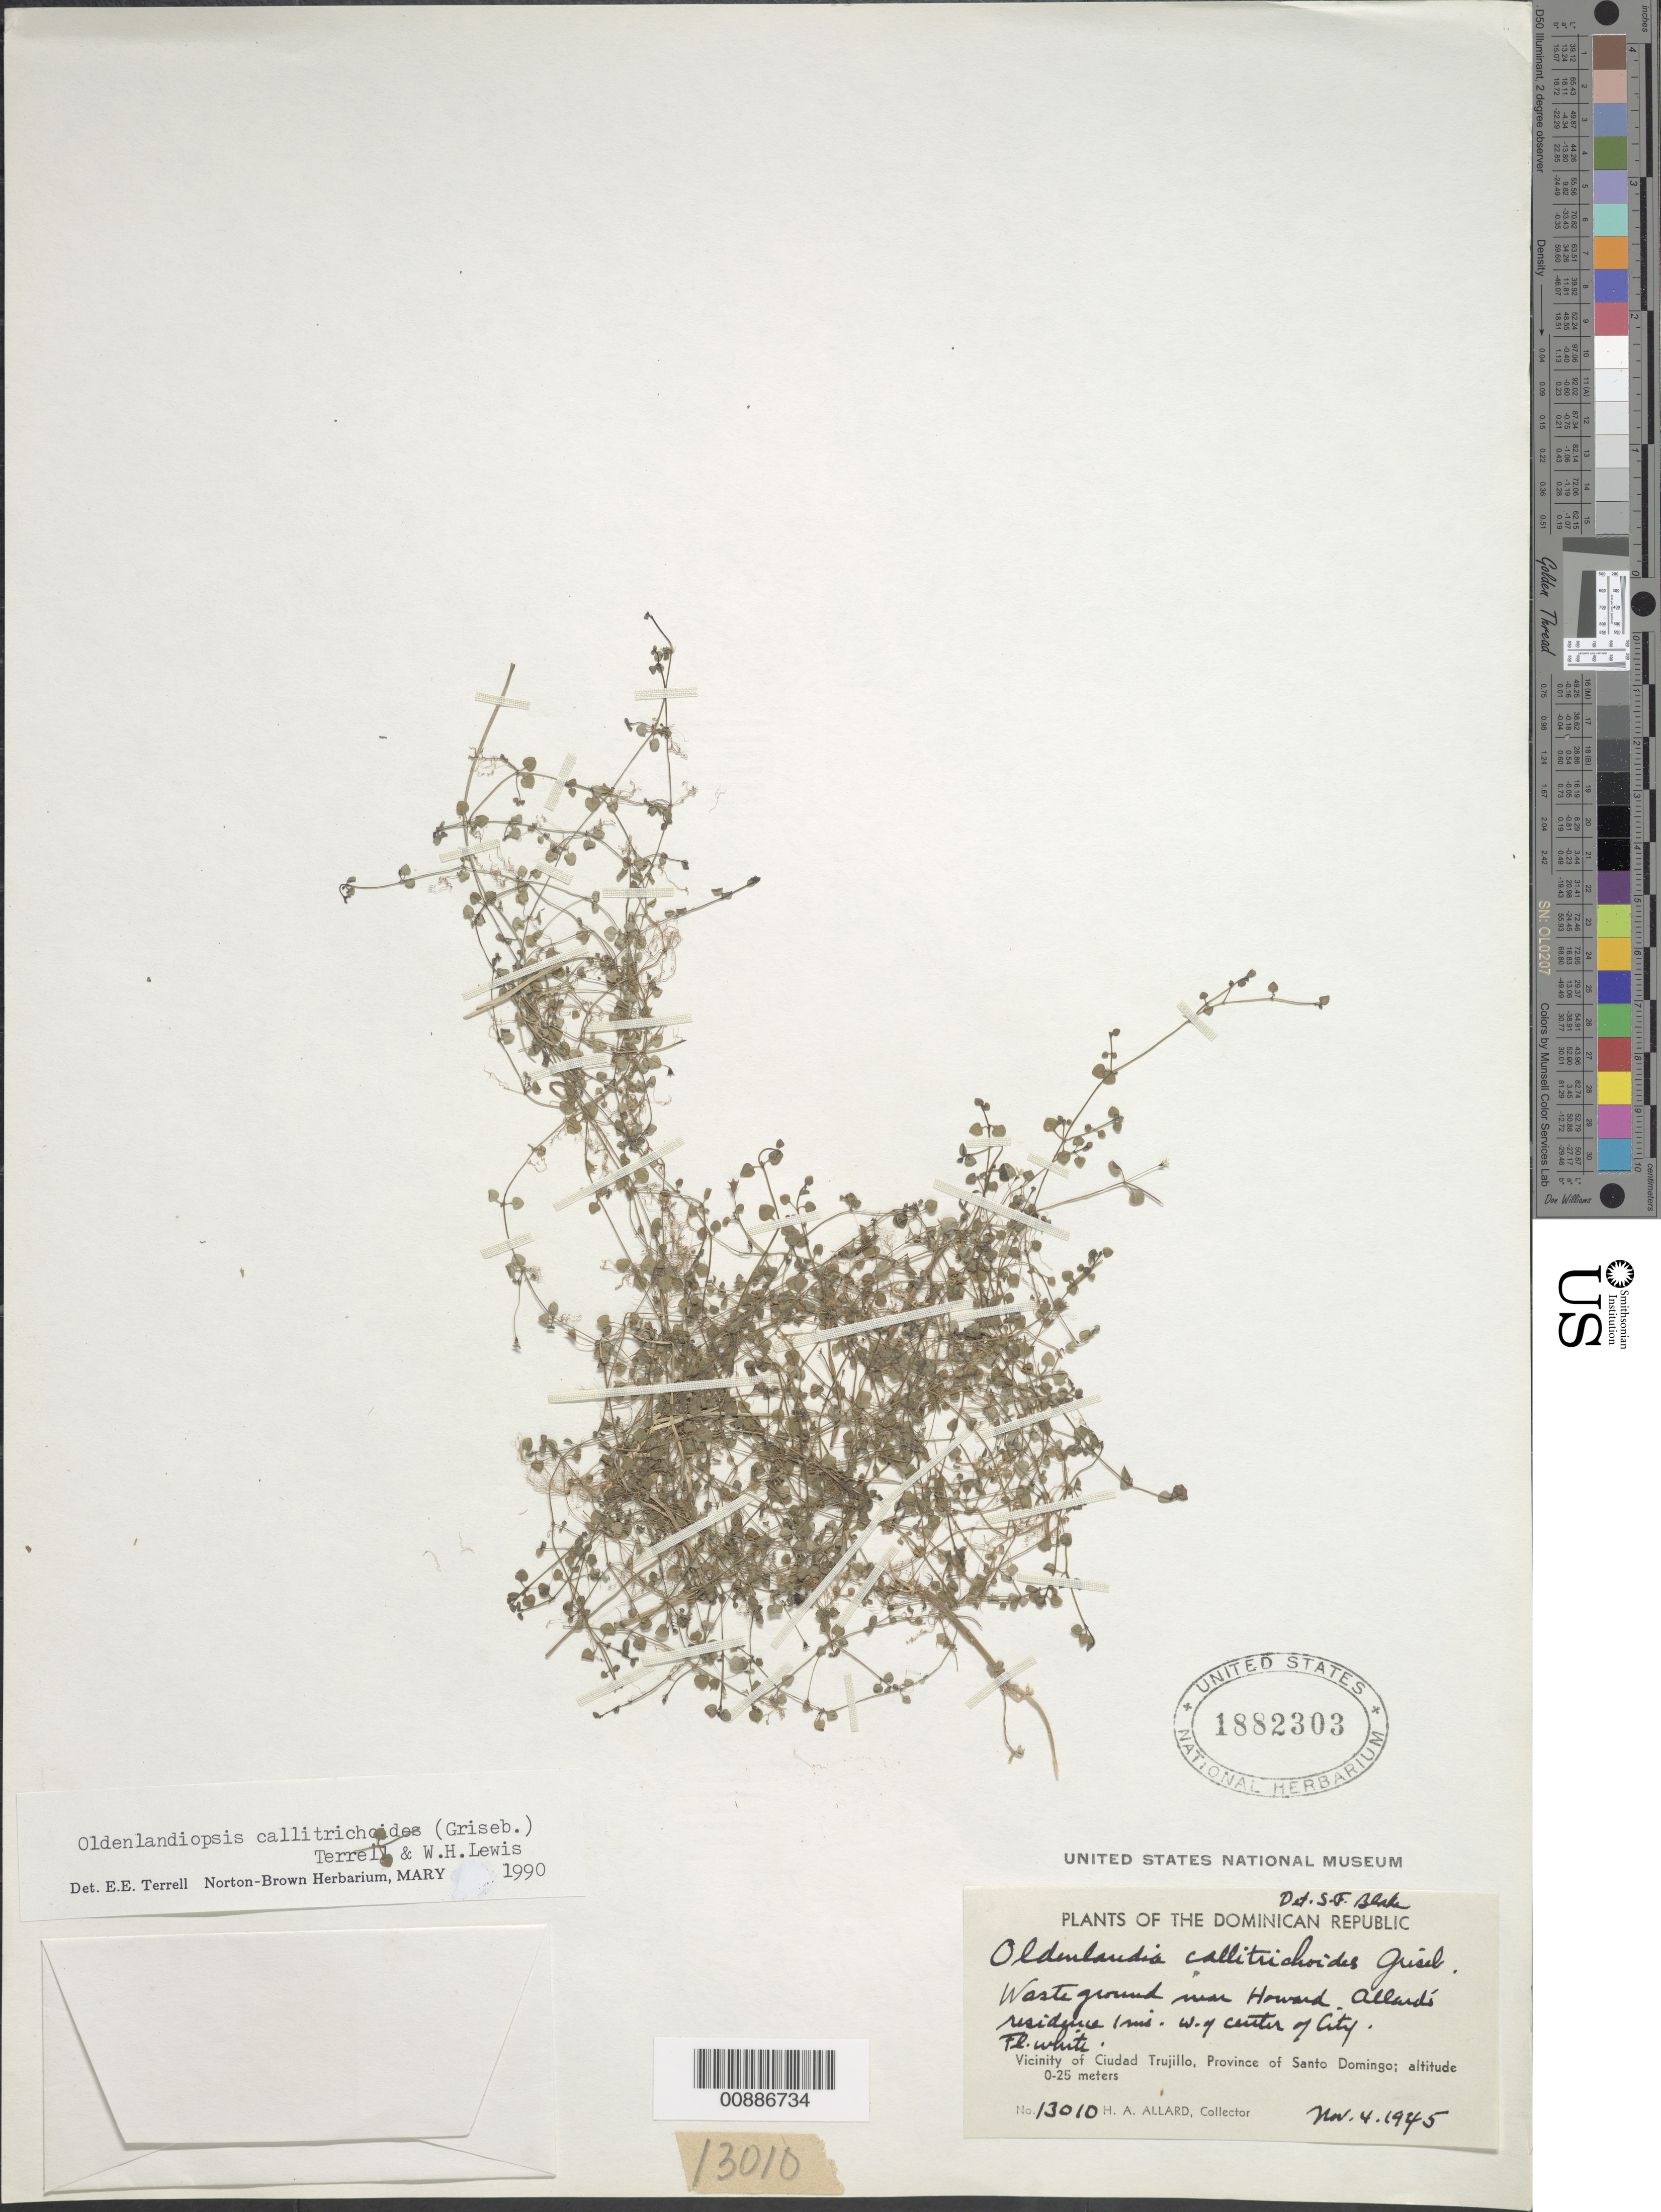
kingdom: Plantae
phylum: Tracheophyta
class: Magnoliopsida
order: Gentianales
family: Rubiaceae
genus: Oldenlandiopsis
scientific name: Oldenlandiopsis callitrichoides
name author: (Griseb.) Terrell & W.H. Lewis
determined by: Terrell, E. E.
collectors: H. A. Allard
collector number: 13010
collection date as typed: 04 Nov 1945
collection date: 1945-11-04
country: Dominican Republic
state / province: Distrito Nacional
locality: Near Howard Allardé residence, I mi. west of center of city. Vicinity of Ciudad Trujillo.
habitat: Waste ground near residence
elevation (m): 0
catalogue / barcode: US 1882303